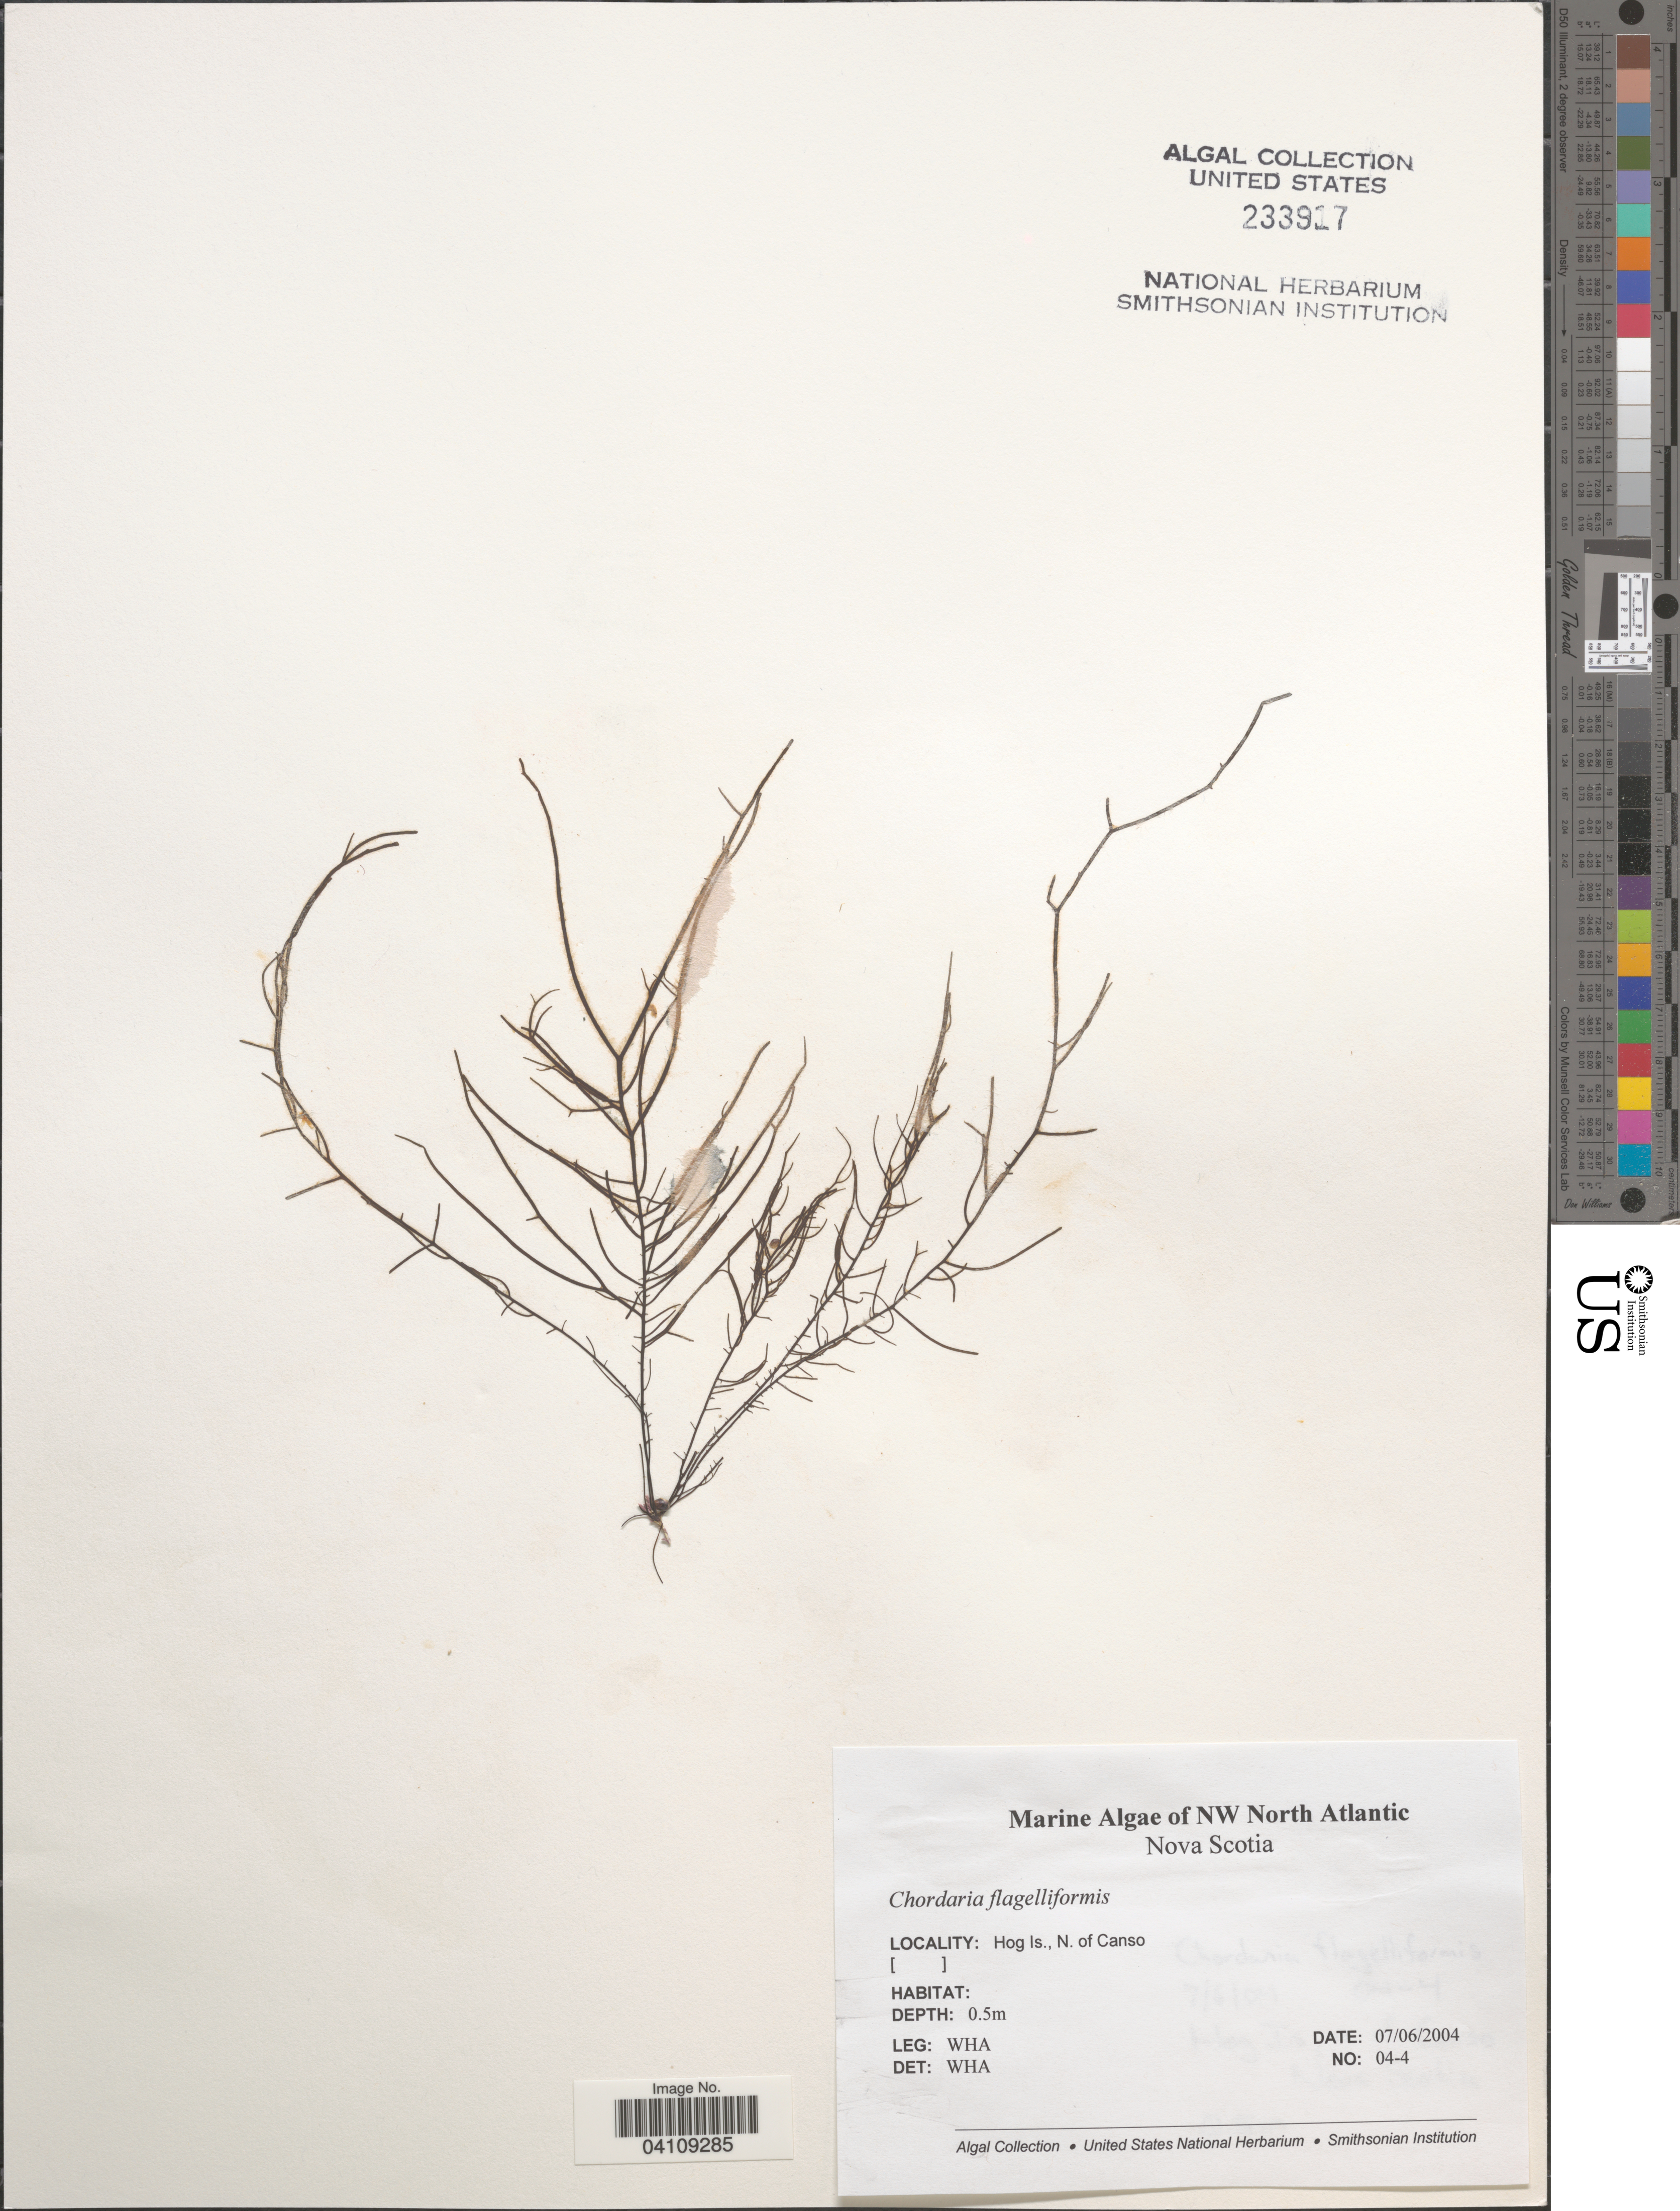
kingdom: Chromista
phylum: Ochrophyta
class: Phaeophyceae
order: Ectocarpales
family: Chordariaceae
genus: Chordaria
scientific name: Chordaria flagelliformis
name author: (Hudson) Grev.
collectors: W. H. Adey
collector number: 04-4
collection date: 2004-07-06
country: Canada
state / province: Nova Scotia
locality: NW North Atlantic. Hog Is., N. of Canso.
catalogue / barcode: US 233917